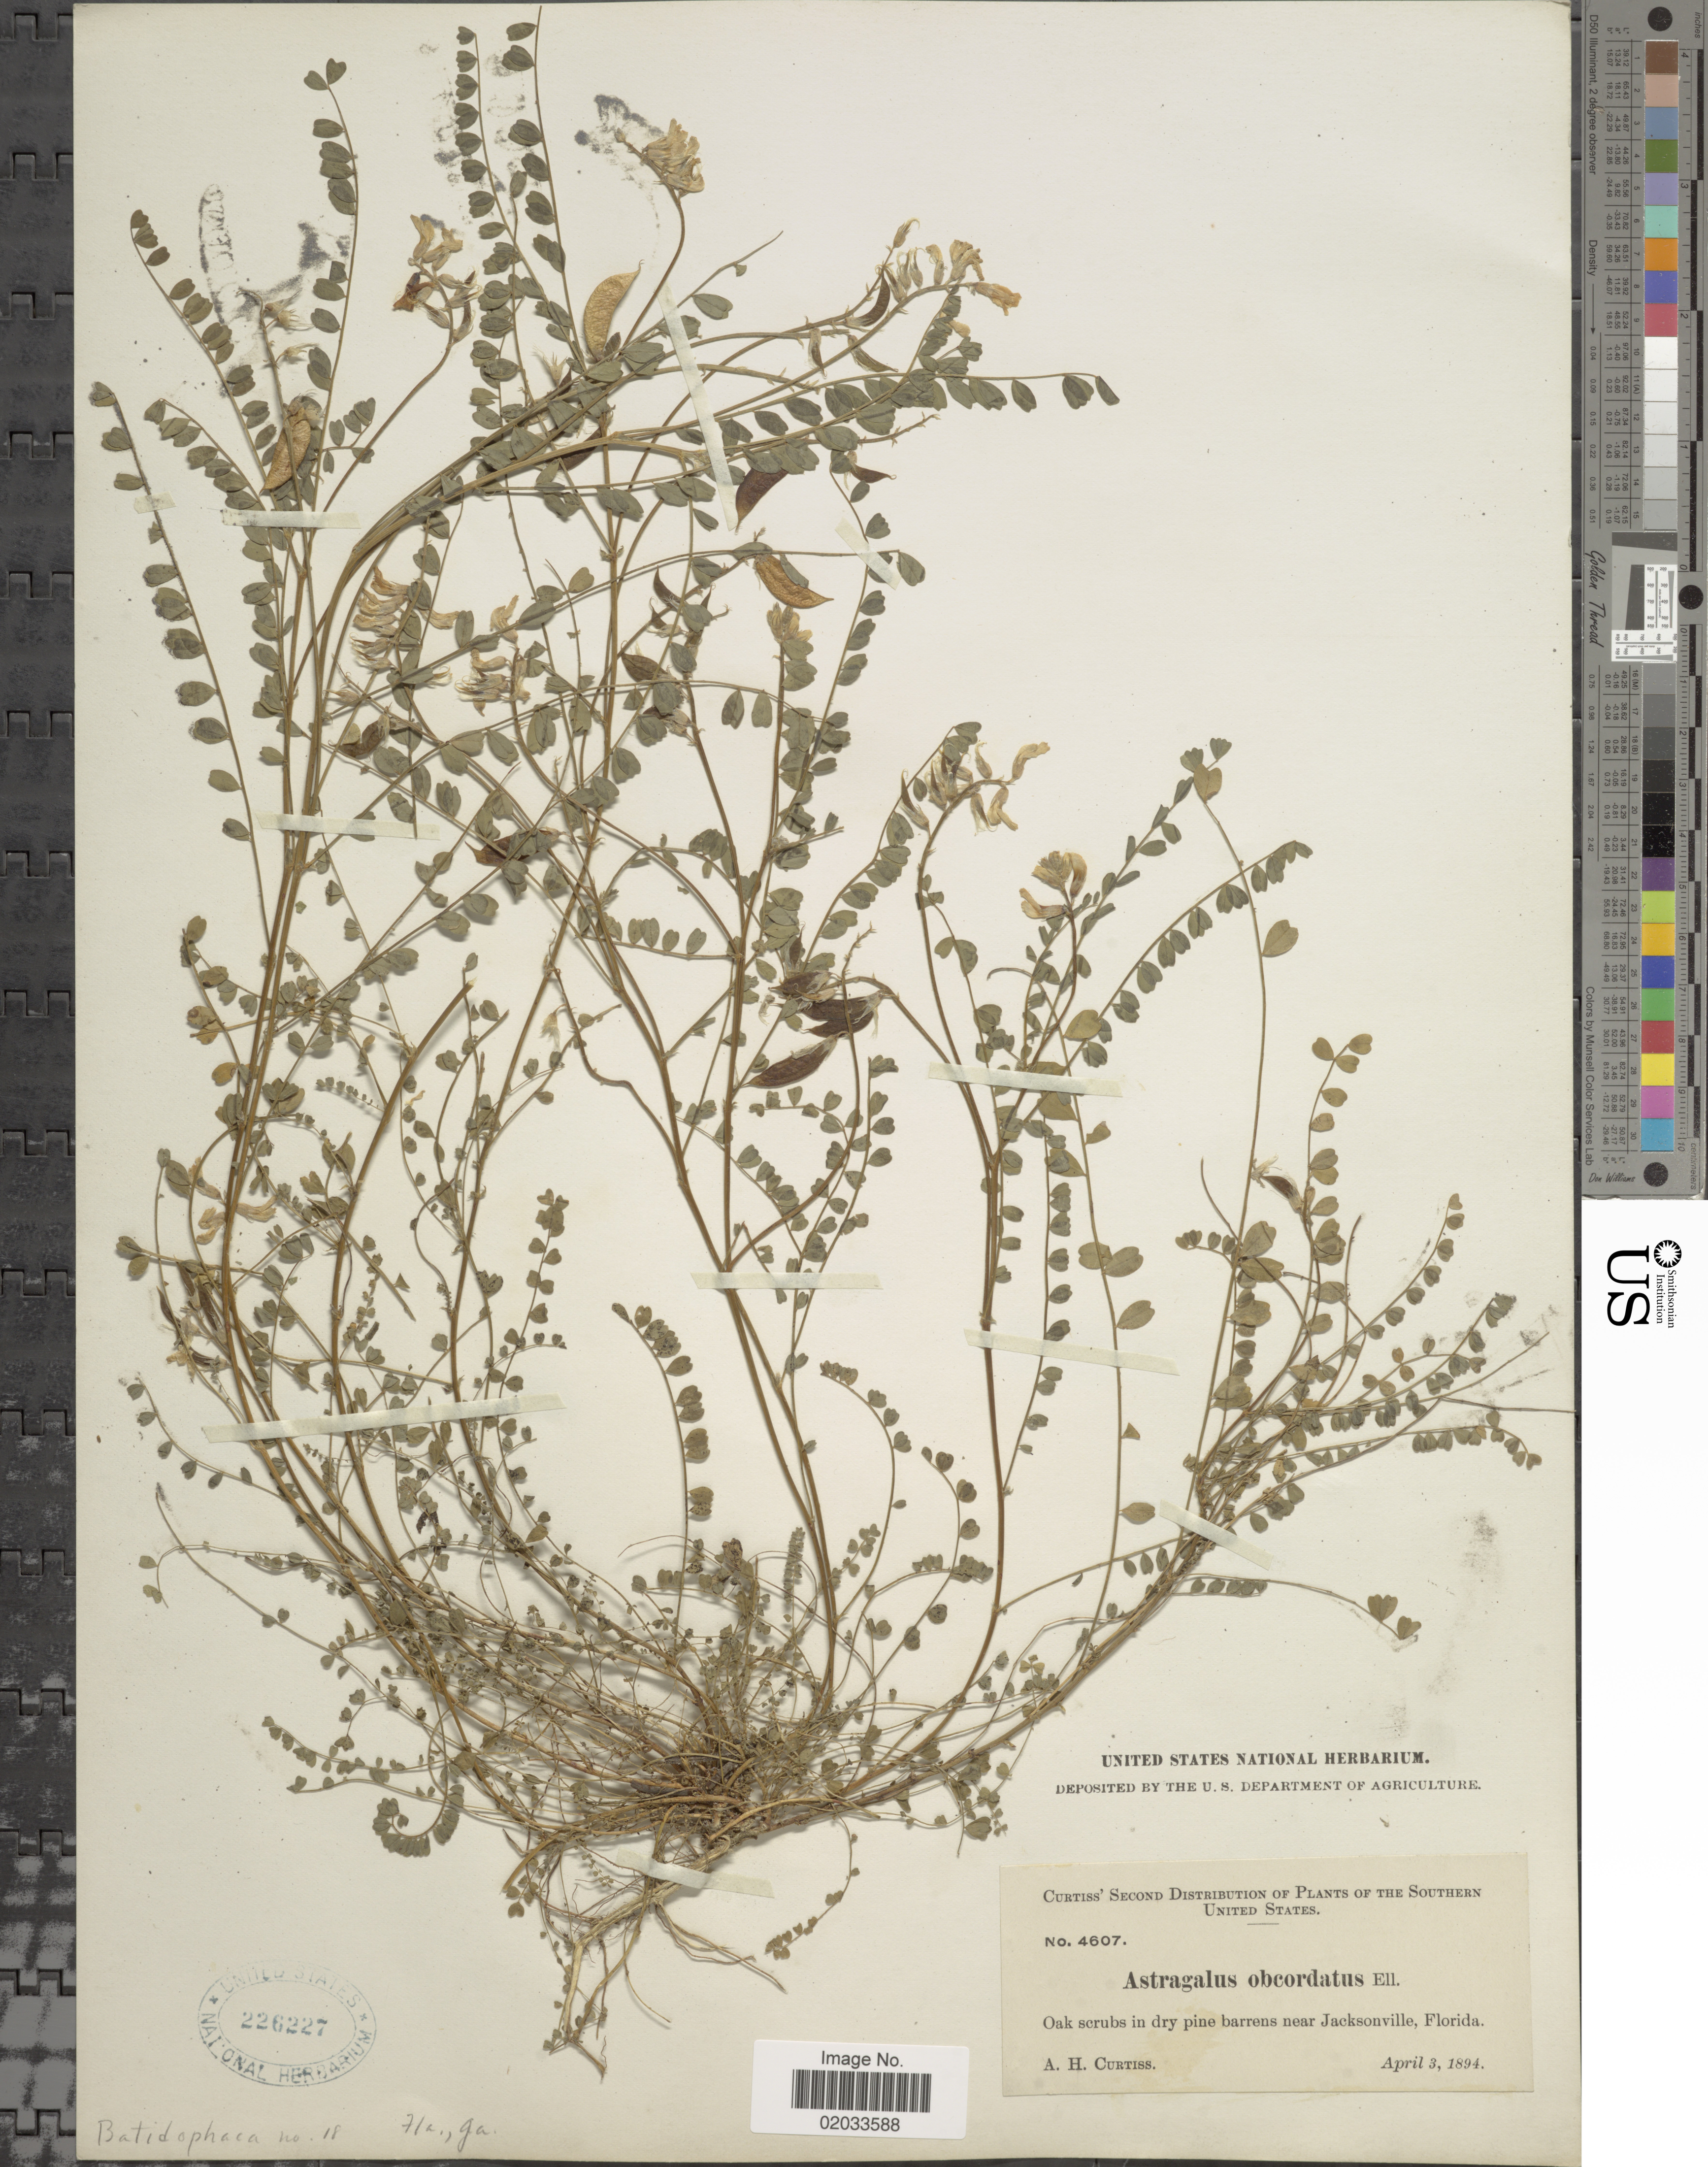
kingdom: Plantae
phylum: Tracheophyta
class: Magnoliopsida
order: Fabales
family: Fabaceae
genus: Astragalus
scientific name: Astragalus obcordatus Boiss., nom. illeg.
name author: Boiss.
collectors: A. H. Curtiss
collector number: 4607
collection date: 1894-04-03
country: United States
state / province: Florida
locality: Oak scrubs in dry pine barrens near Jacksonville.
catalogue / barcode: US 226227